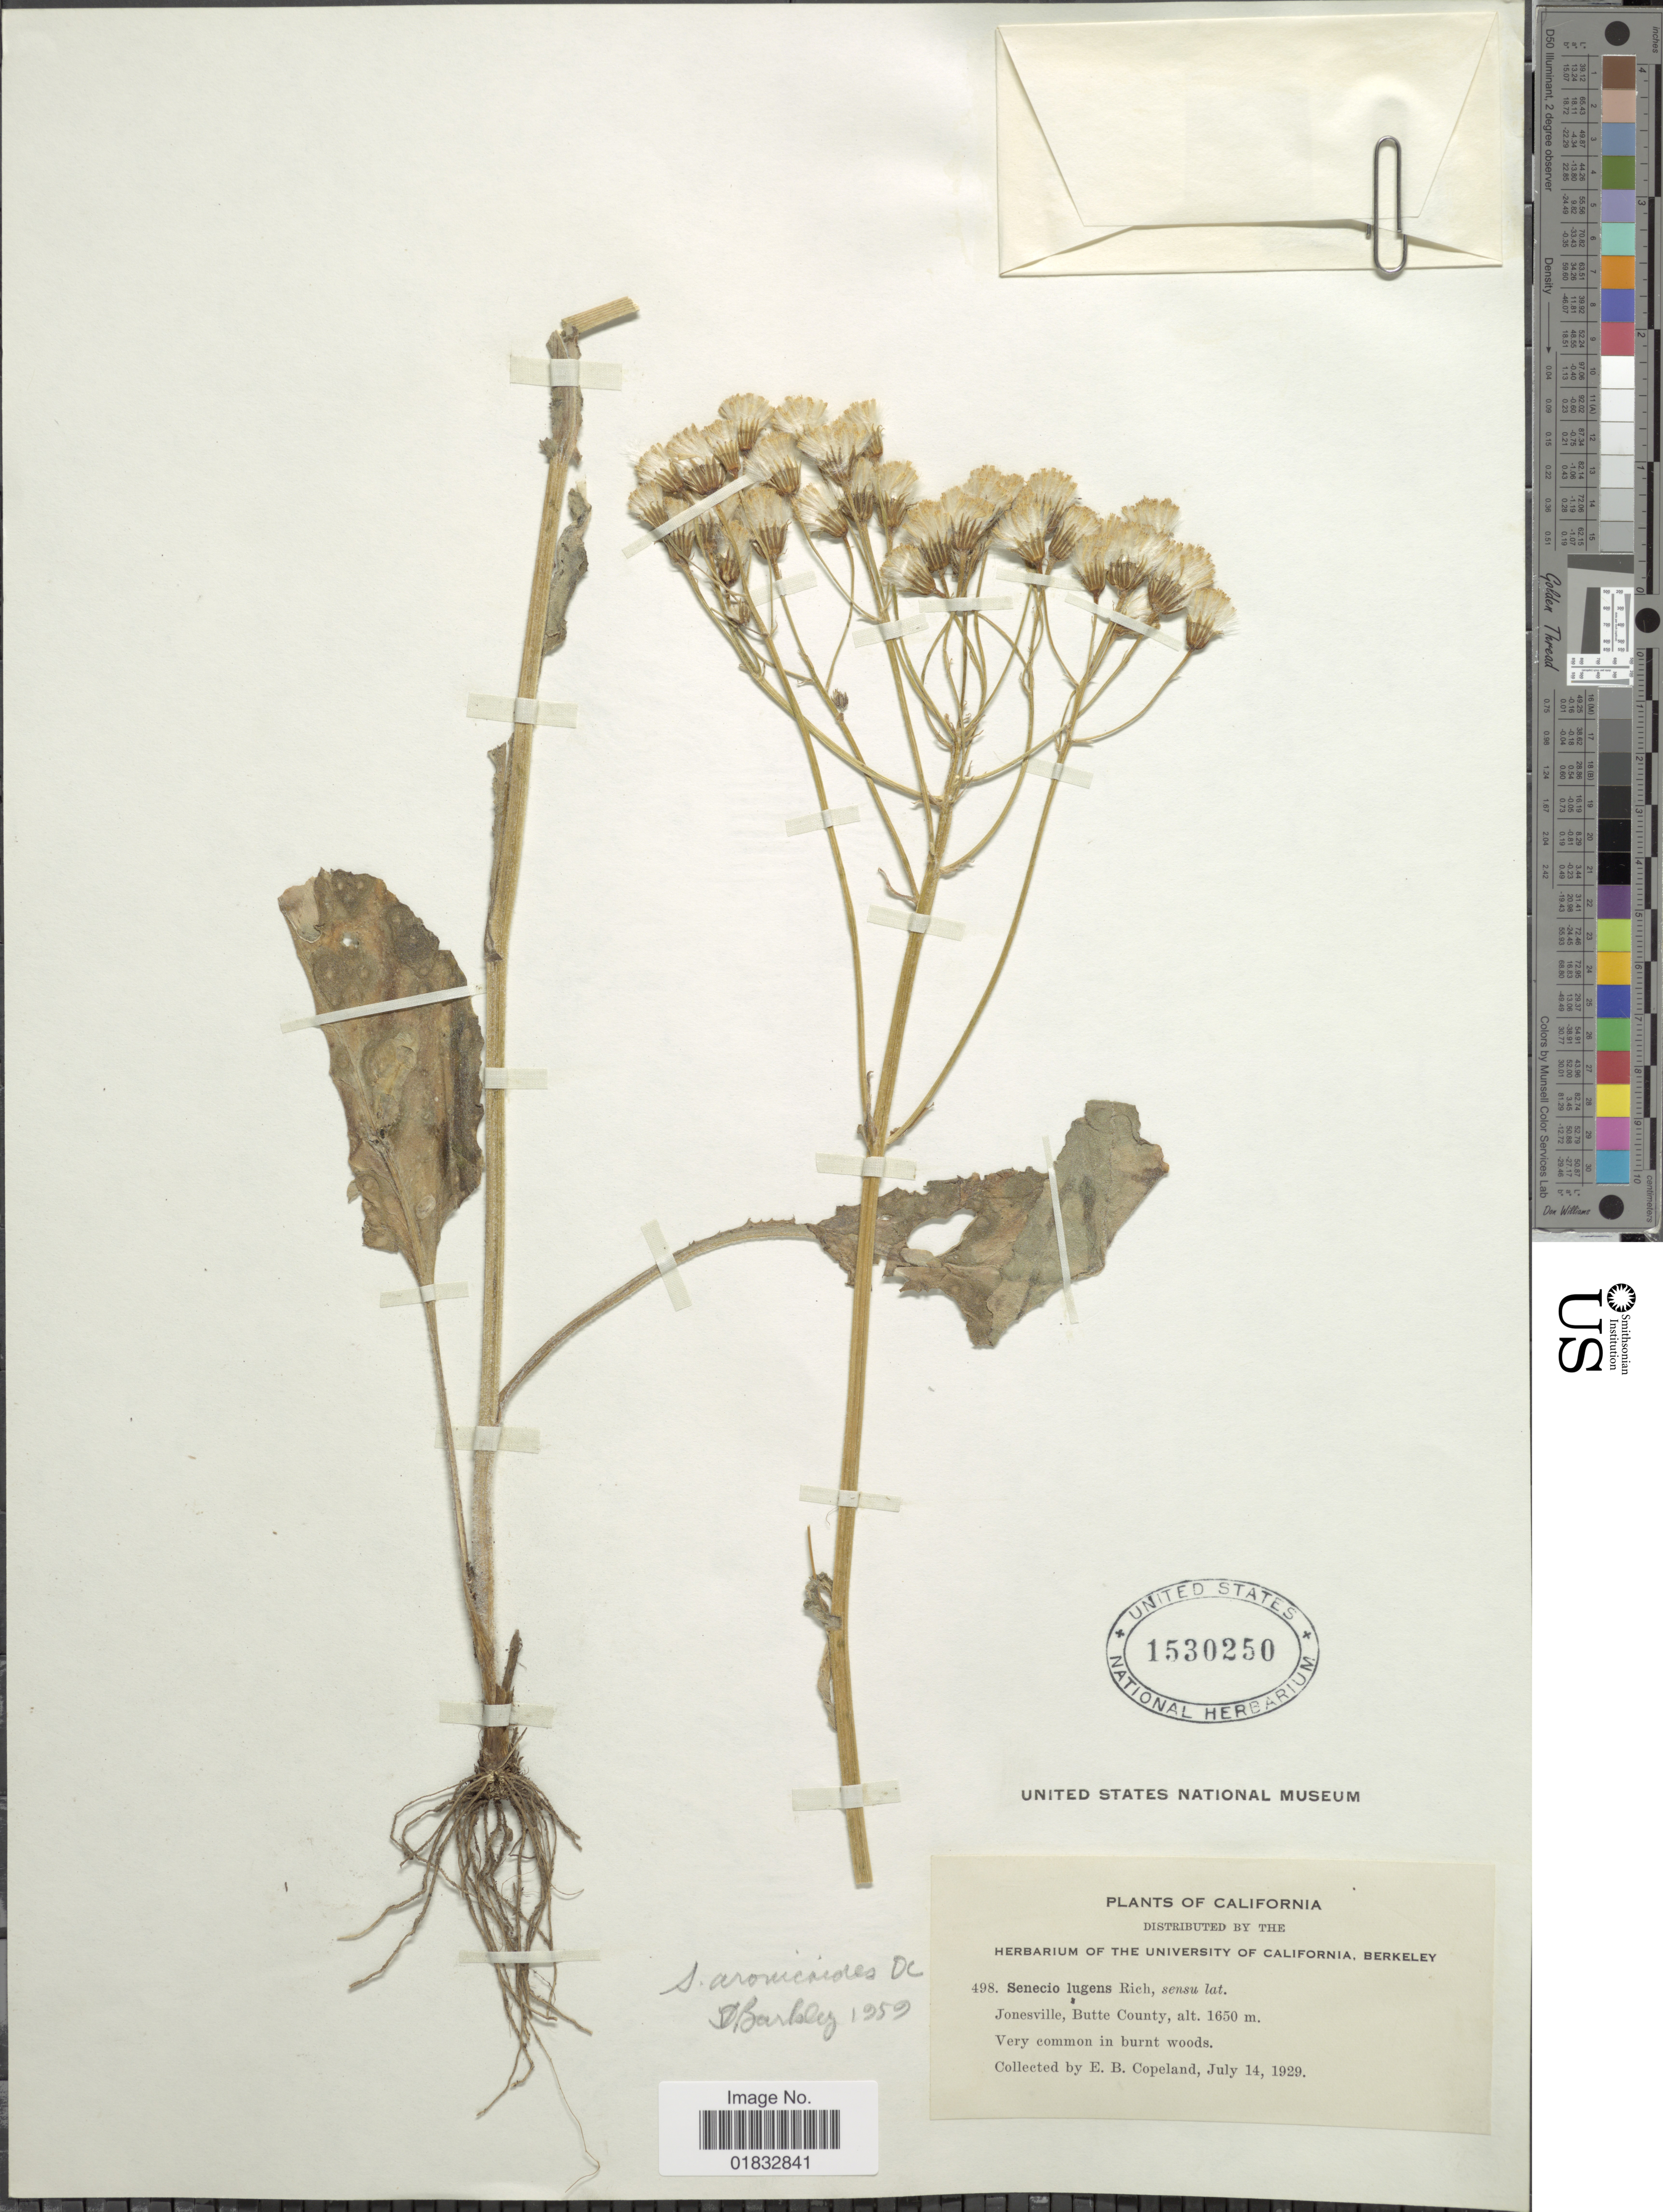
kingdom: Plantae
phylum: Tracheophyta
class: Magnoliopsida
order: Asterales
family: Asteraceae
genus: Senecio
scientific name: Senecio aronicoides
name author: DC.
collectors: E. B. Copeland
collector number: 498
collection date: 1929-07-14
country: United States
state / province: California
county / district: Butte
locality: Jonesville, Butte County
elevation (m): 1650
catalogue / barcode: US 1530250